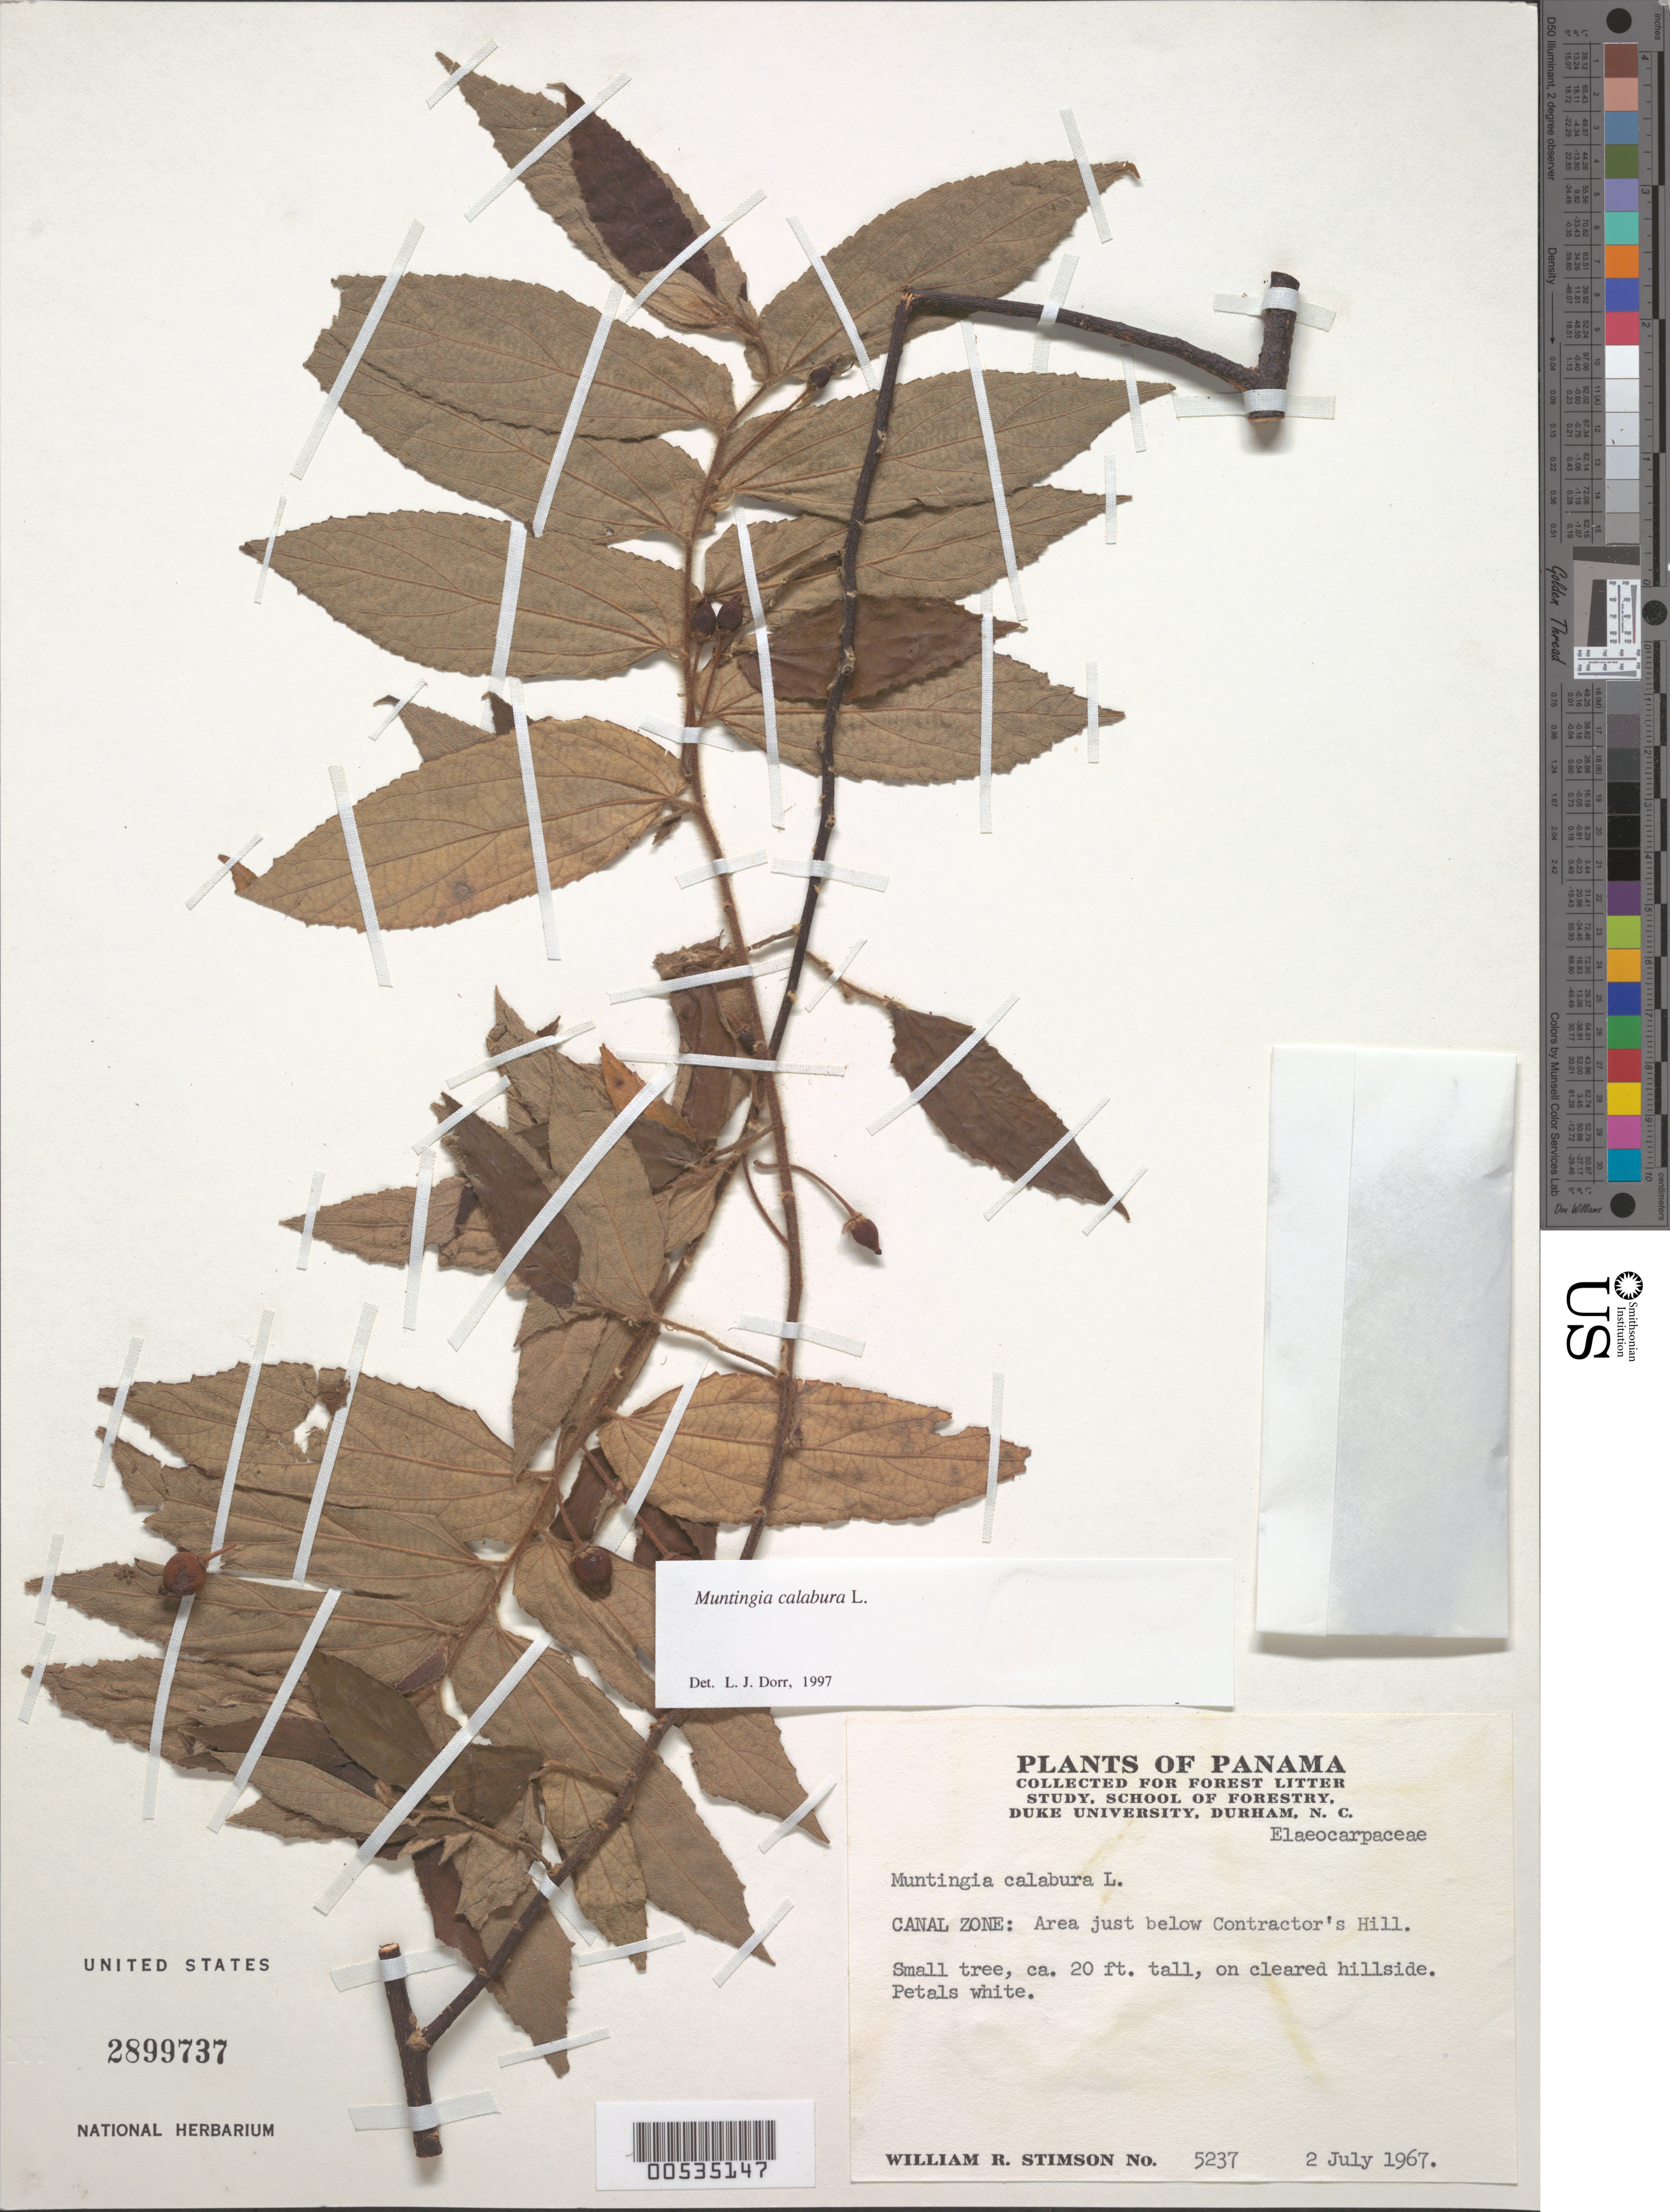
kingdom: Plantae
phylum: Tracheophyta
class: Magnoliopsida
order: Malvales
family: Muntingiaceae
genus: Muntingia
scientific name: Muntingia calabura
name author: L.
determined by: Dorr, L. J., (BOT), Smithsonian Institution - National Museum of Natural History (UNITED STATES)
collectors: W. R. Stimson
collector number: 5237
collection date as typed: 02 Jul 1967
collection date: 1967-07-02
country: Panama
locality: Just below Contractor's Hill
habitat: On cleared hillside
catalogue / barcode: US 2899737